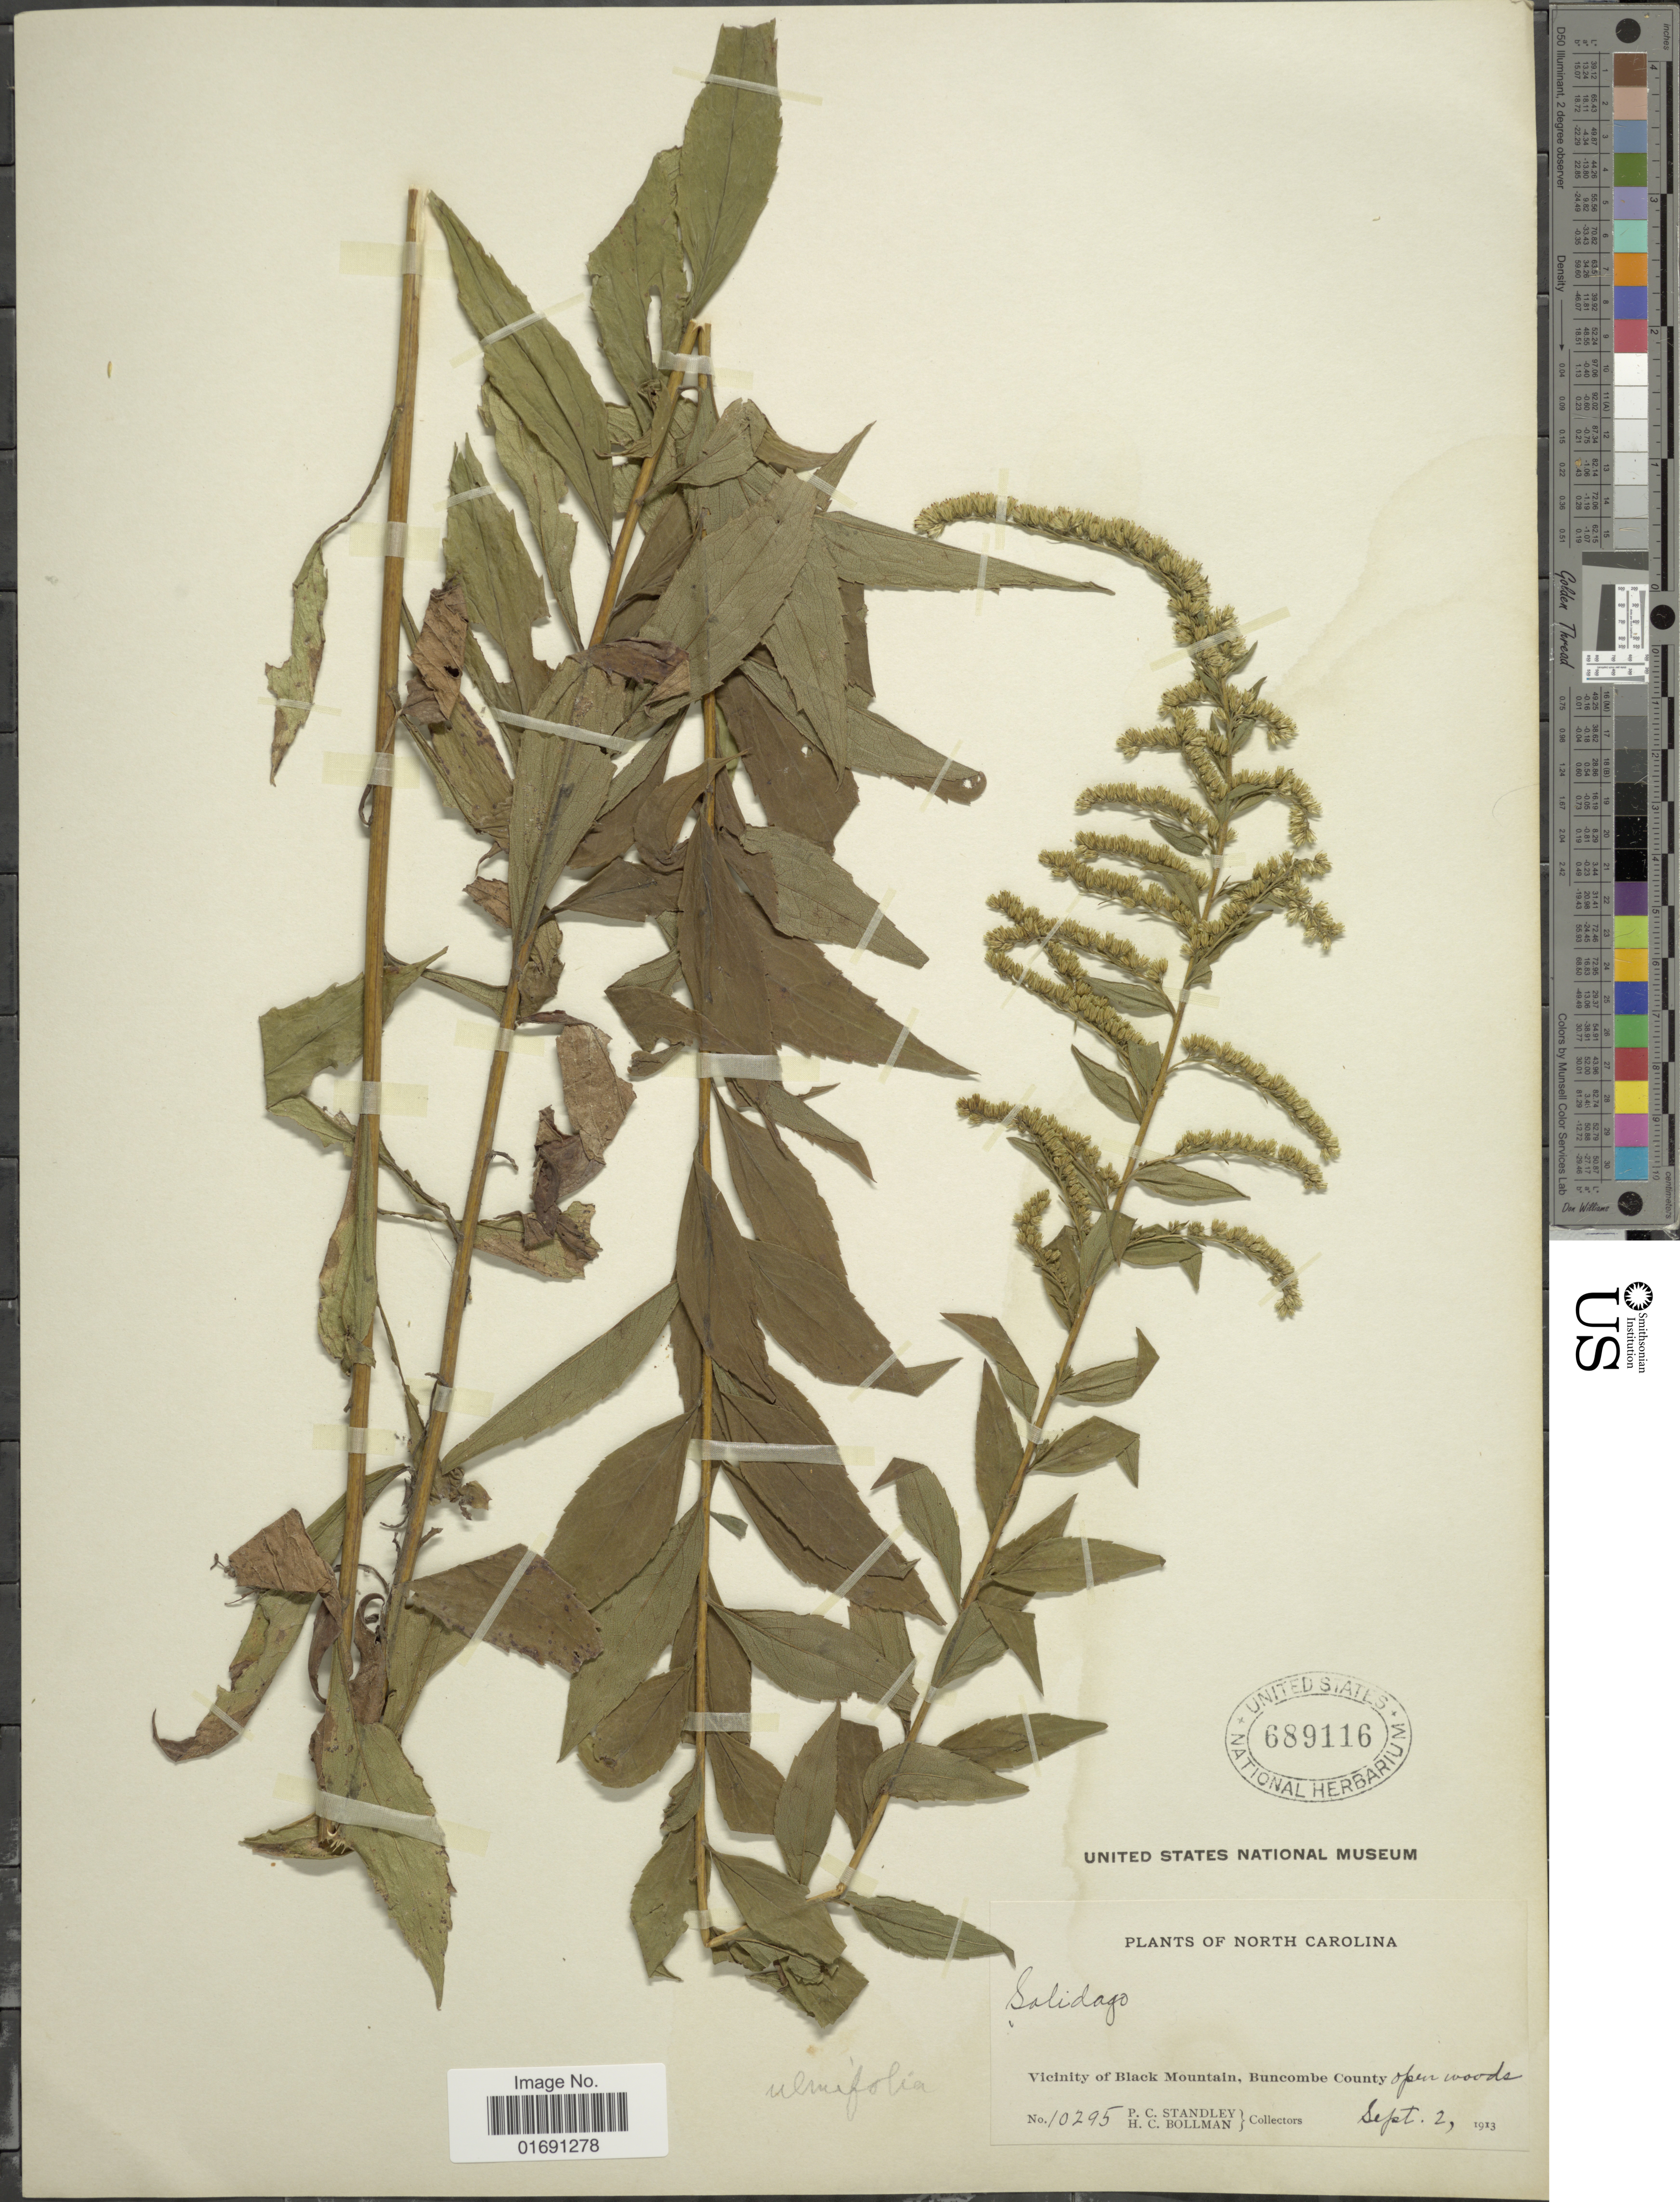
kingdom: Plantae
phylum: Tracheophyta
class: Magnoliopsida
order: Asterales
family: Asteraceae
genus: Solidago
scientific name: Solidago ulmifolia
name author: Muhl. ex Willd.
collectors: P. C. Standley & H. C. Bollman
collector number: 10295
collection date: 1913-09-02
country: United States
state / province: North Carolina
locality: Vicinity of Black Mountain, Buncombe County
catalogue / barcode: US 689116